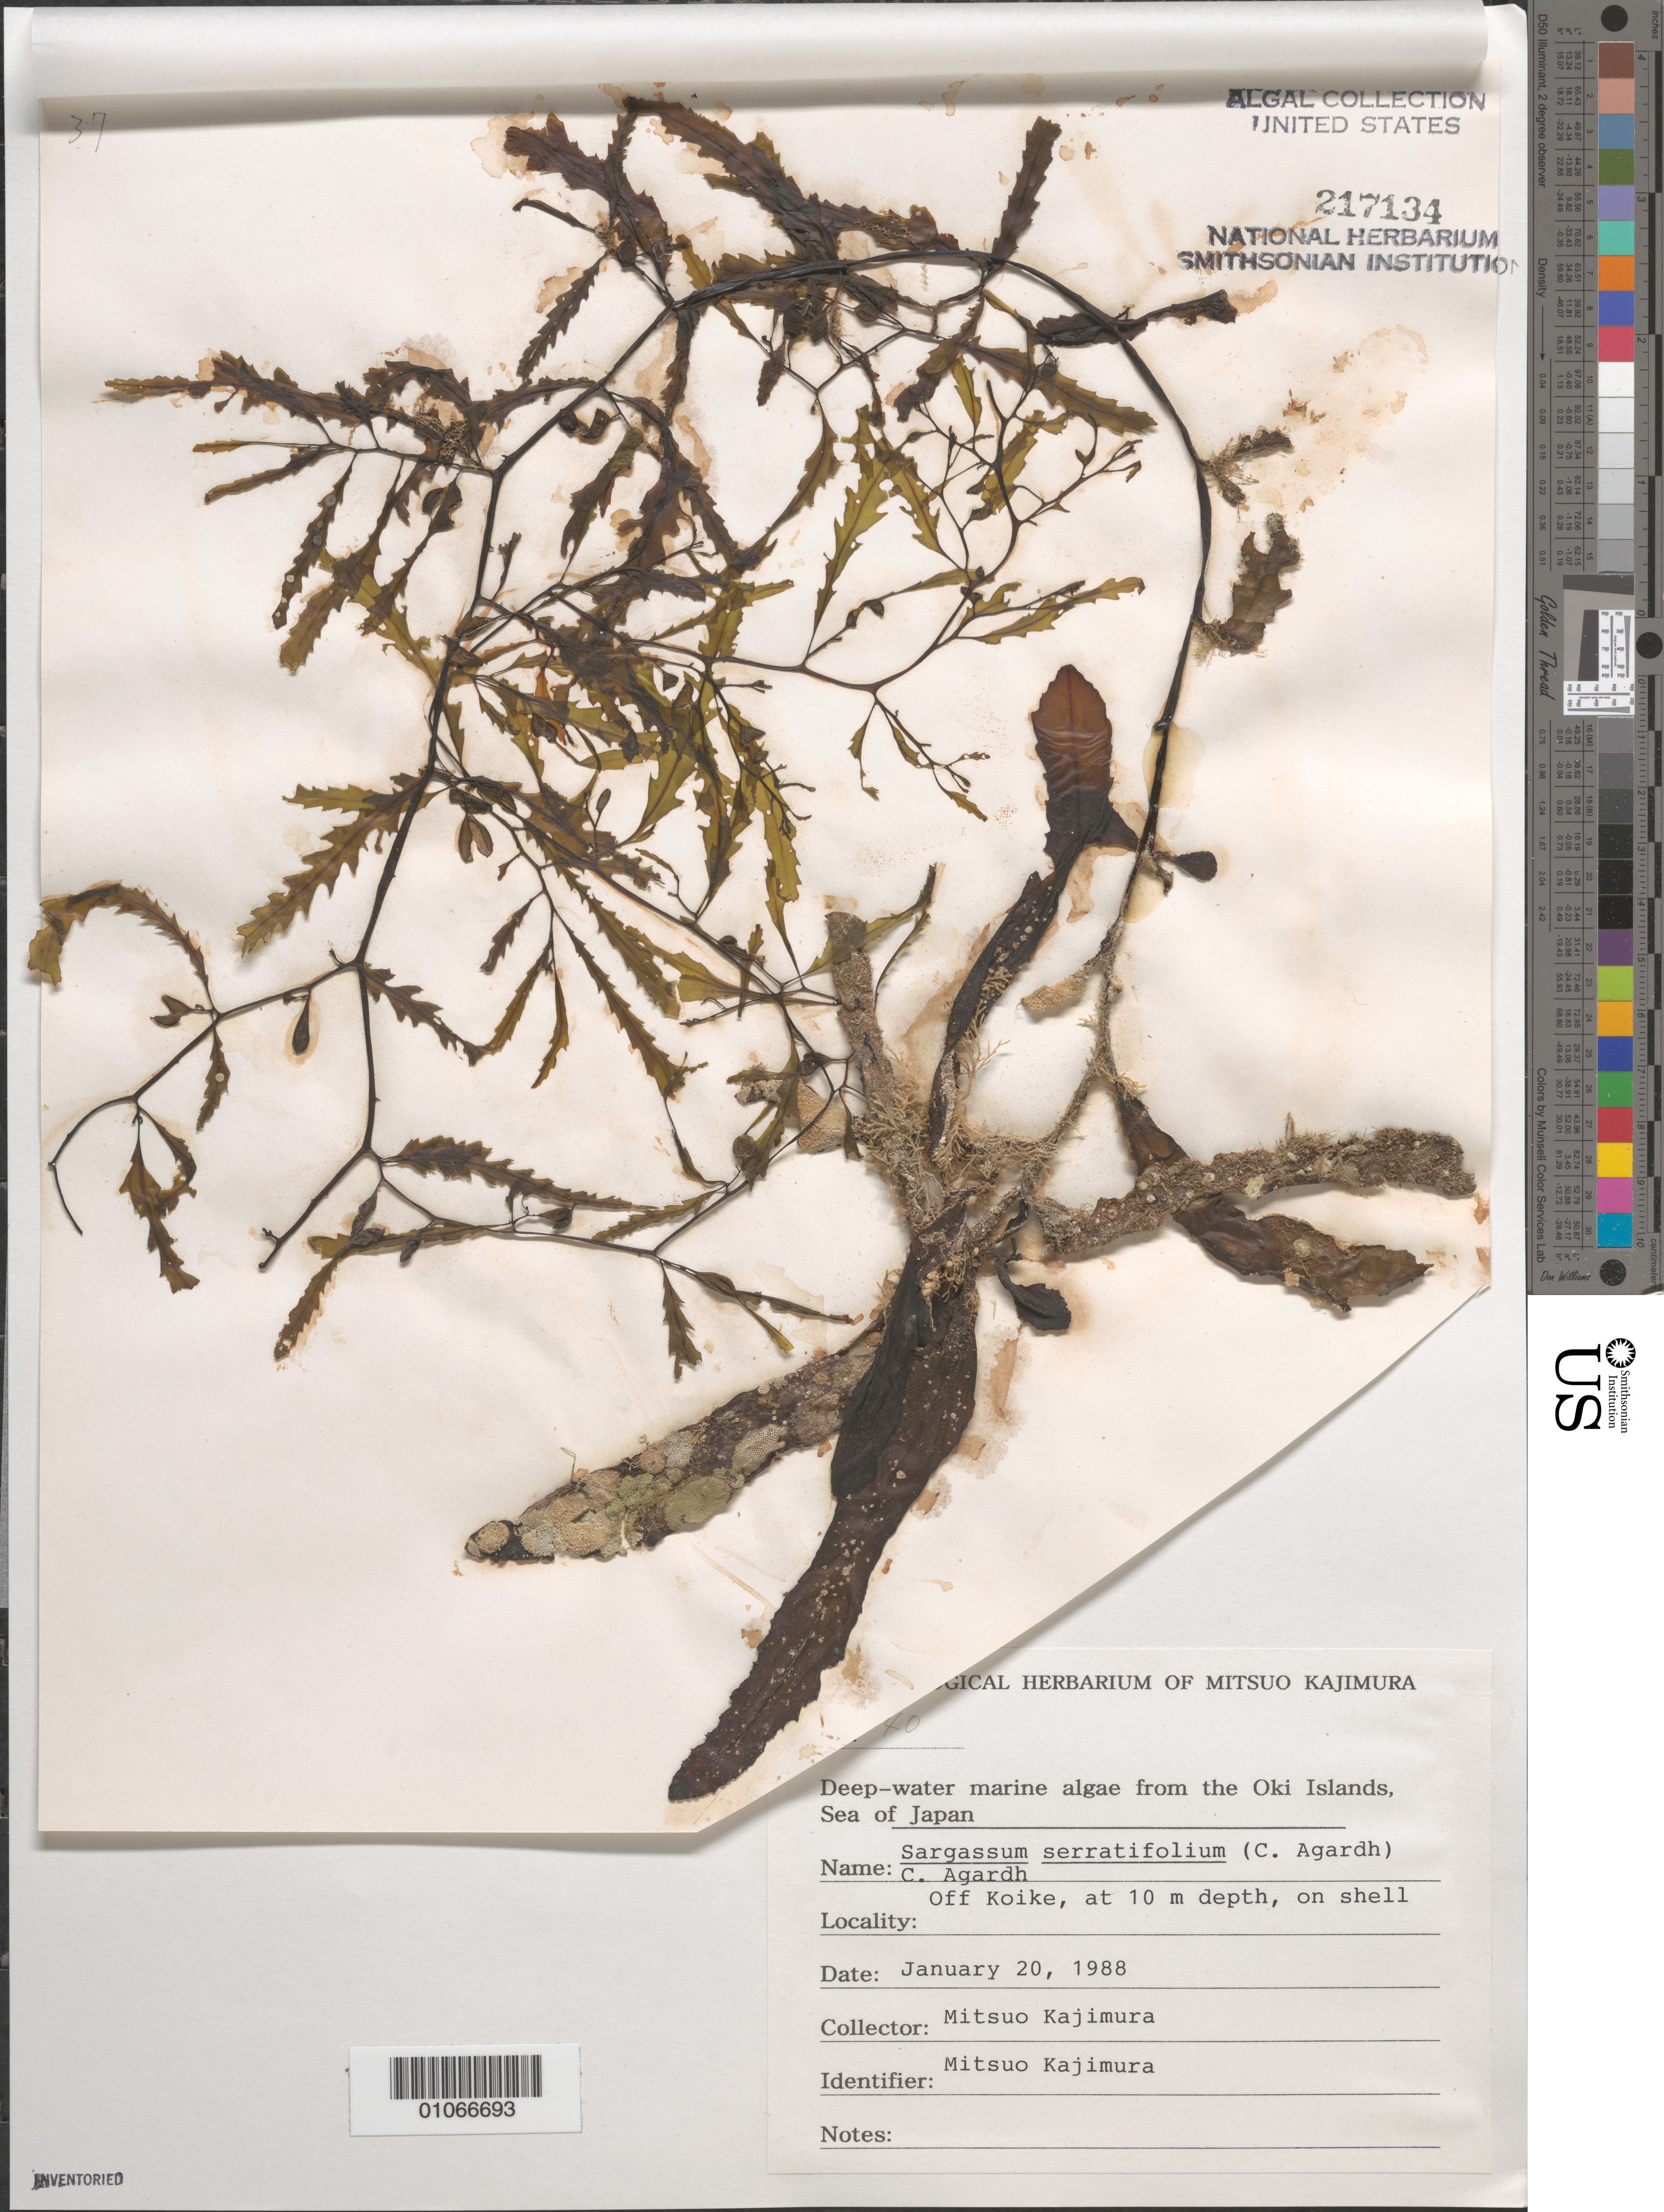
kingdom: Chromista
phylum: Ochrophyta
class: Phaeophyceae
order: Fucales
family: Sargassaceae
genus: Sargassum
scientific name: Sargassum serratifolium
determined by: Kajimura, Mitsuo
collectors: M. Kajimura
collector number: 40 & specimen 37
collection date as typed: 20 Jan 1988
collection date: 1988-01-20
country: Japan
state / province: Simane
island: Oki Is.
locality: Off Koike, Sea of Japan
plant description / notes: Phycologial Herbarium of Mitsuo Kajimura, Deep-water marine algae from the Oki Islands, Sea of Japan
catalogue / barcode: US 217134